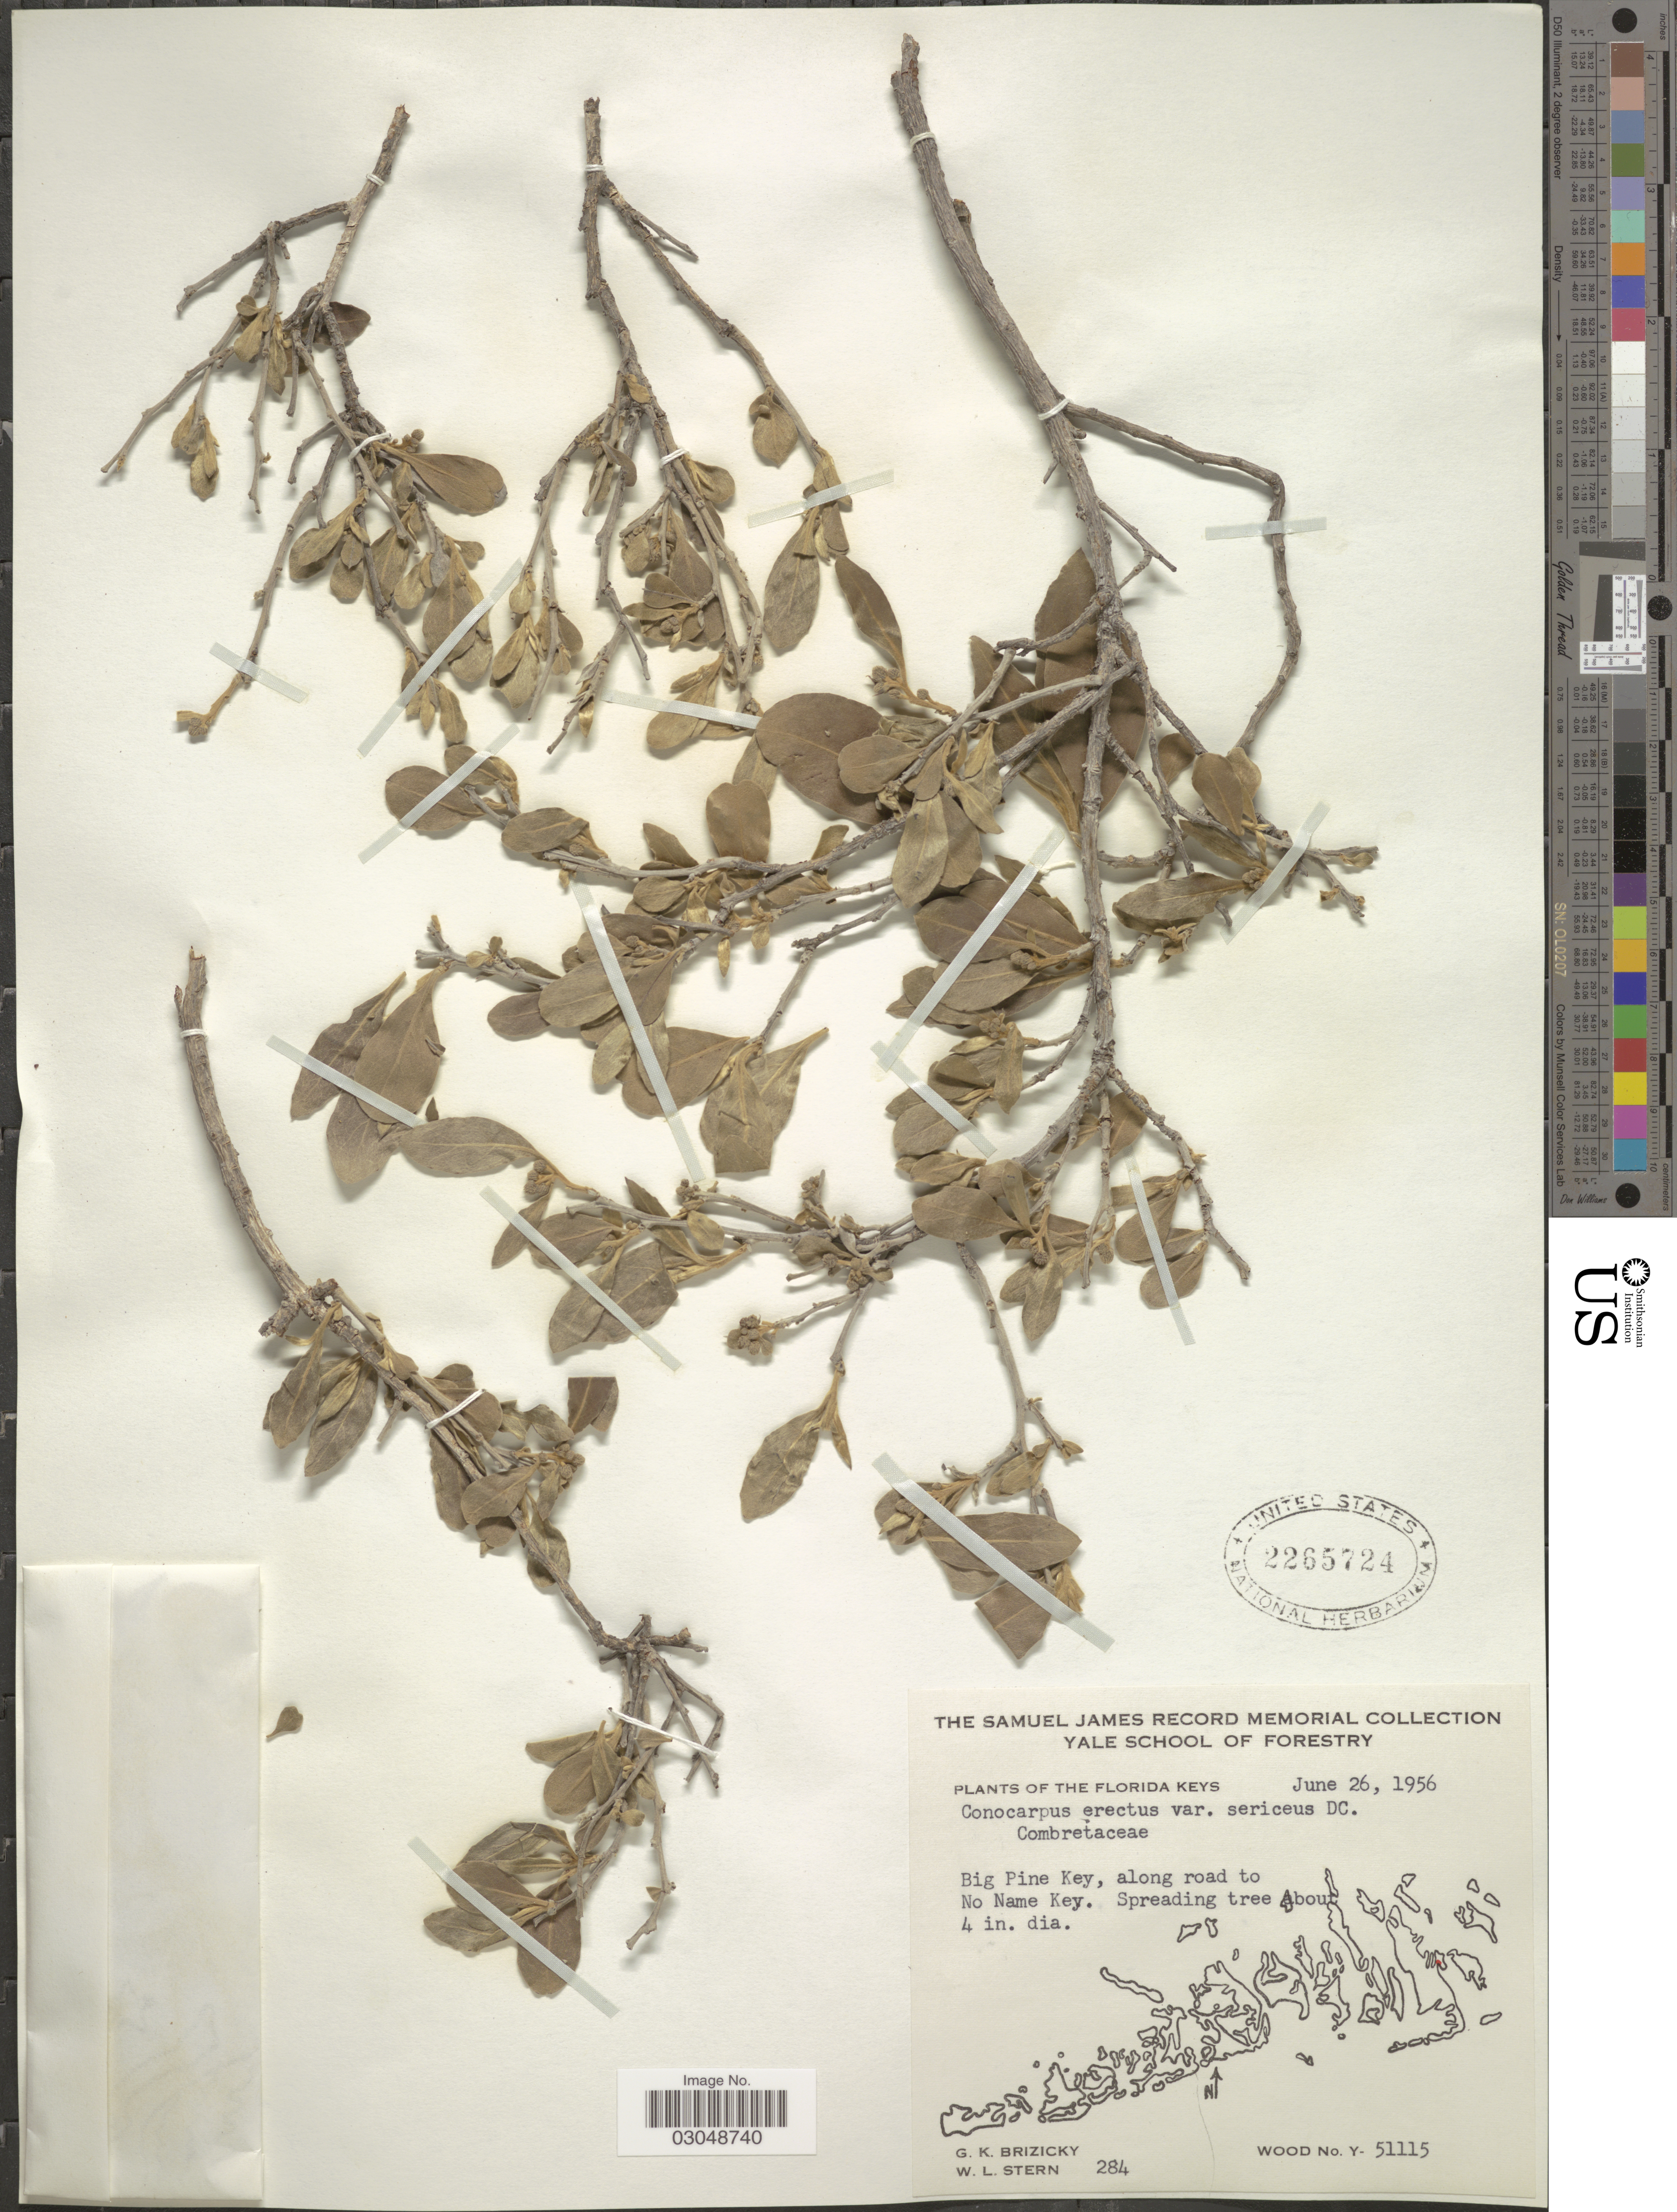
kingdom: Plantae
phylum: Tracheophyta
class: Magnoliopsida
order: Myrtales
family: Combretaceae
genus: Conocarpus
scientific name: Conocarpus erectus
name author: L.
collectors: G. K. Brizicky & W. L. Stern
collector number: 284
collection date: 1956-06-26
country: United States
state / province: Florida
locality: Florida Keys. Big Pine Key, along road to No Name Key.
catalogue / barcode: US 2265724